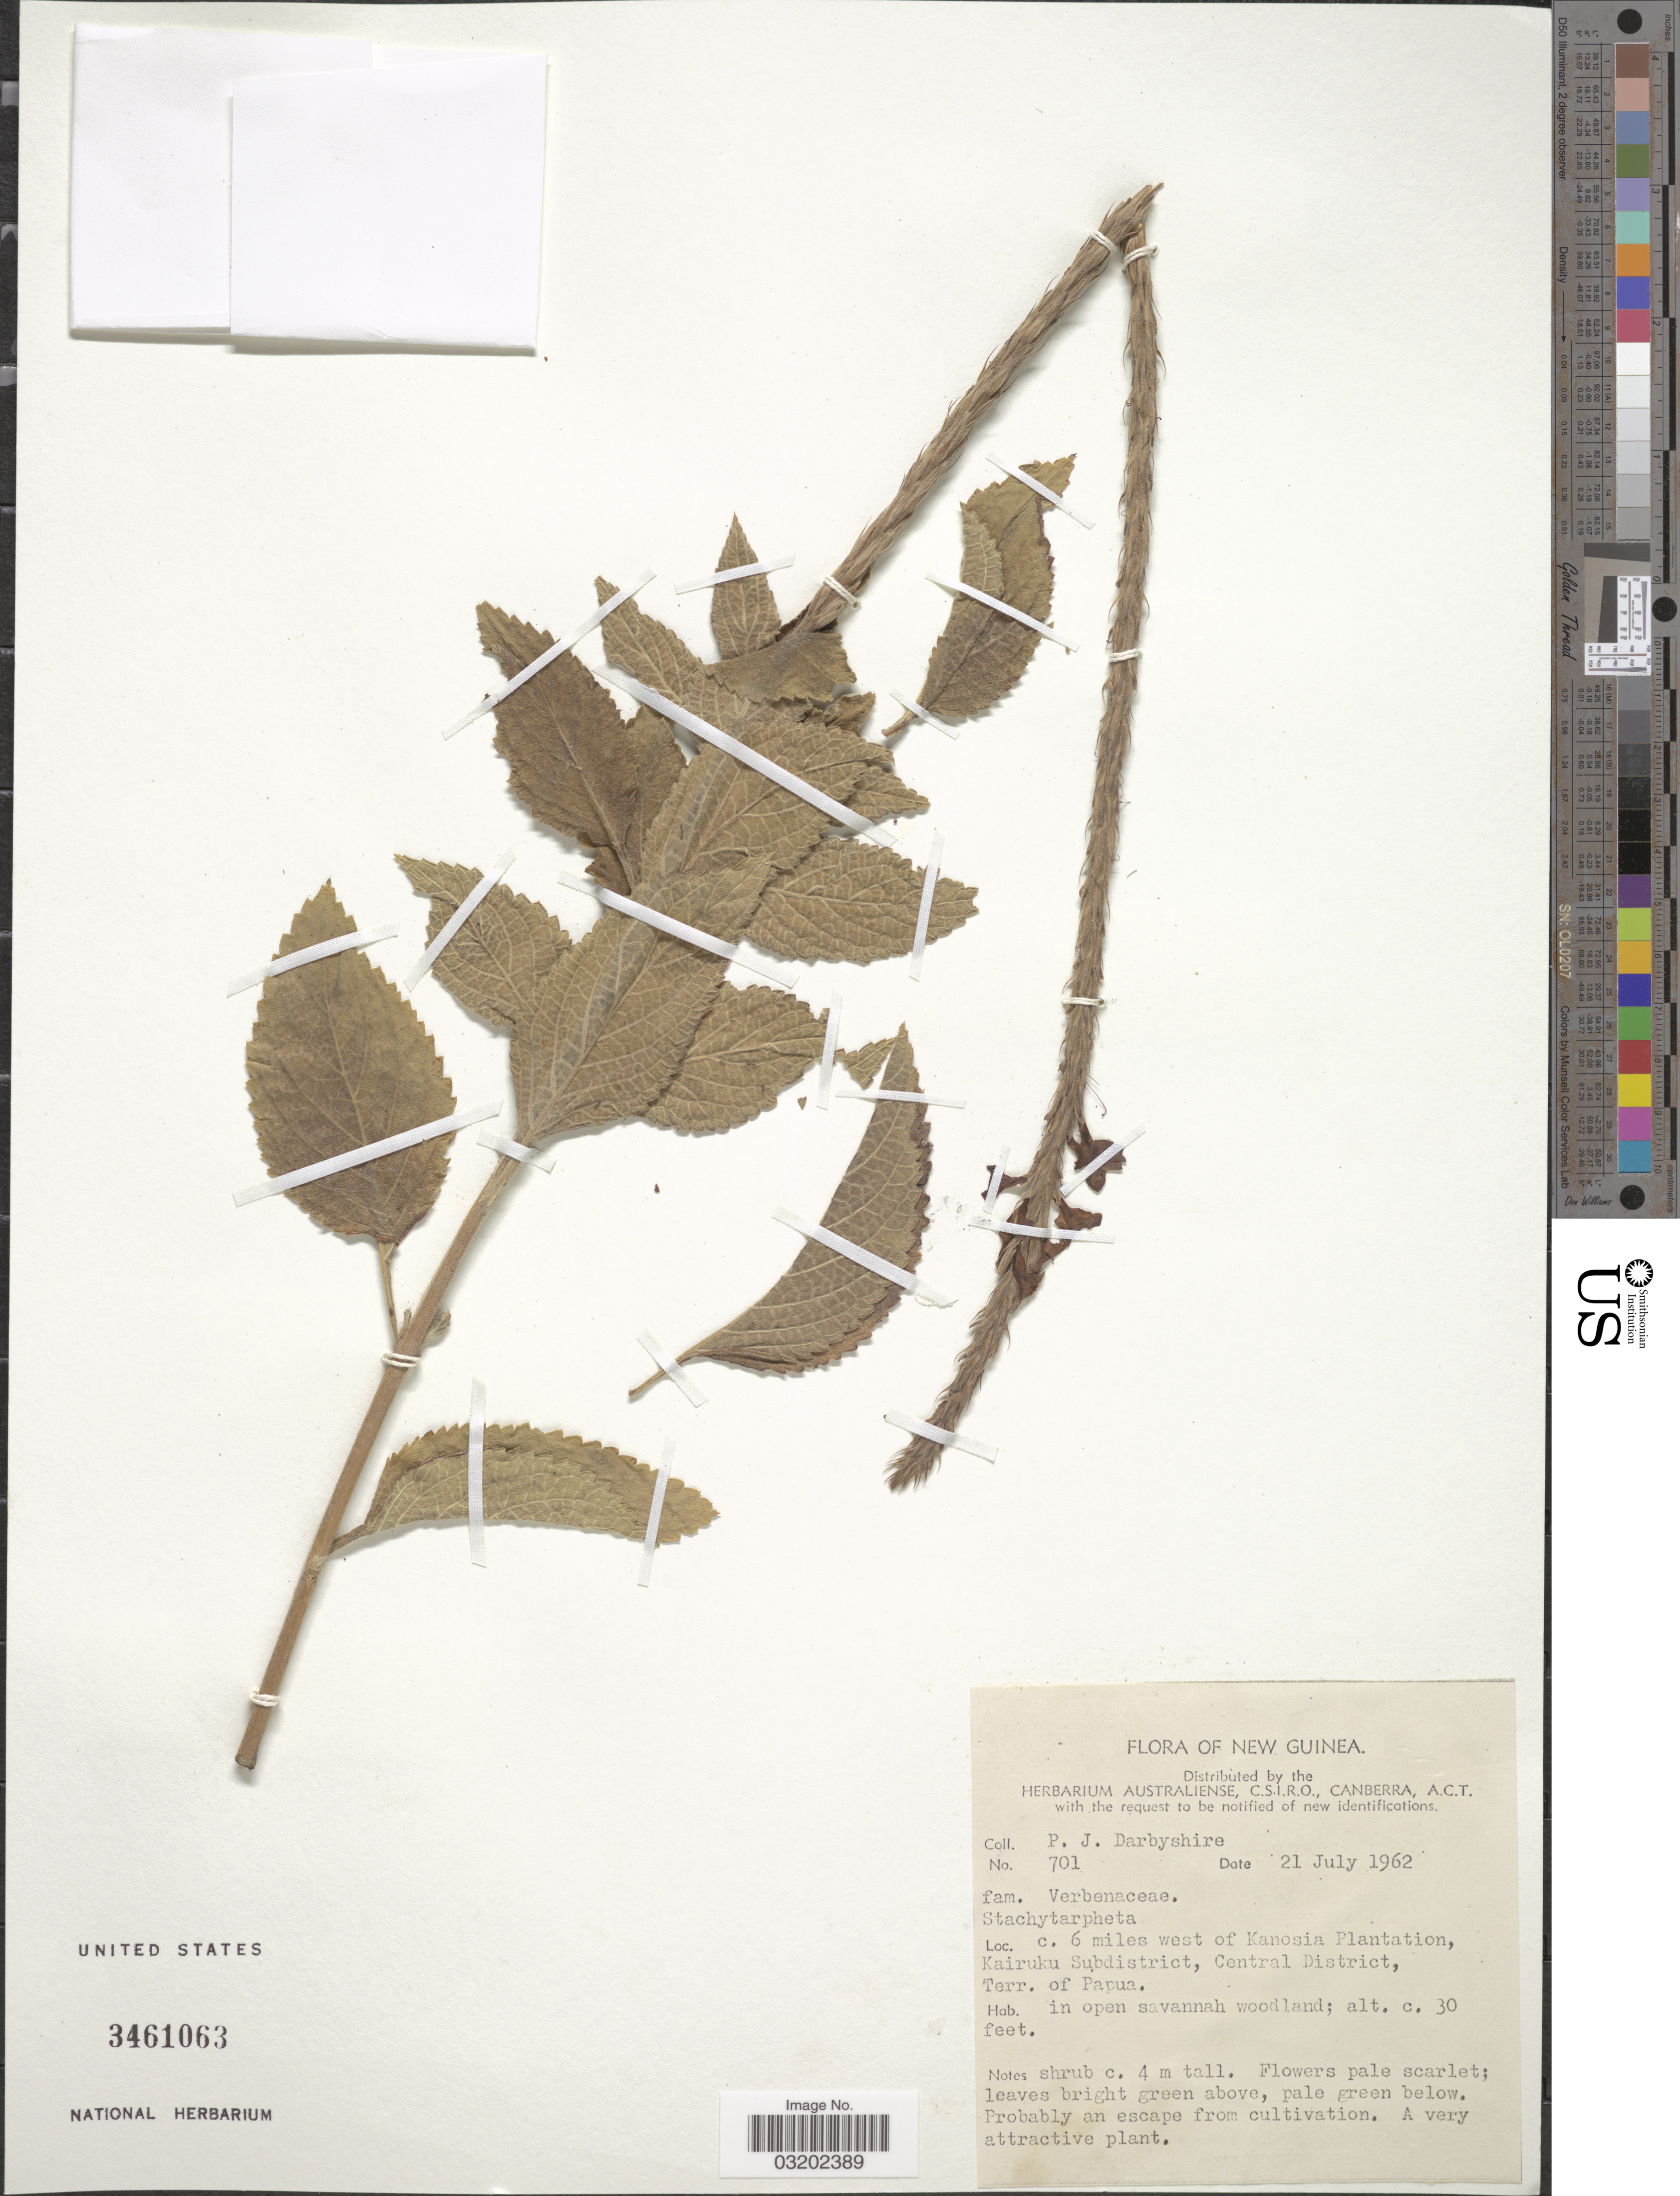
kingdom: Plantae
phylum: Tracheophyta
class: Magnoliopsida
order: Lamiales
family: Verbenaceae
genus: Stachytarpheta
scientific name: Stachytarpheta sp.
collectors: P. Darbyshire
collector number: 701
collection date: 1962-07-21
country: Papua New Guinea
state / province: Central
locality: New Guinea, c. 6 miles west of Kanosia Plantation, Kairuku Subdistrict, Central District, Terr. of Papua.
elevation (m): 9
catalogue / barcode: US 3461063